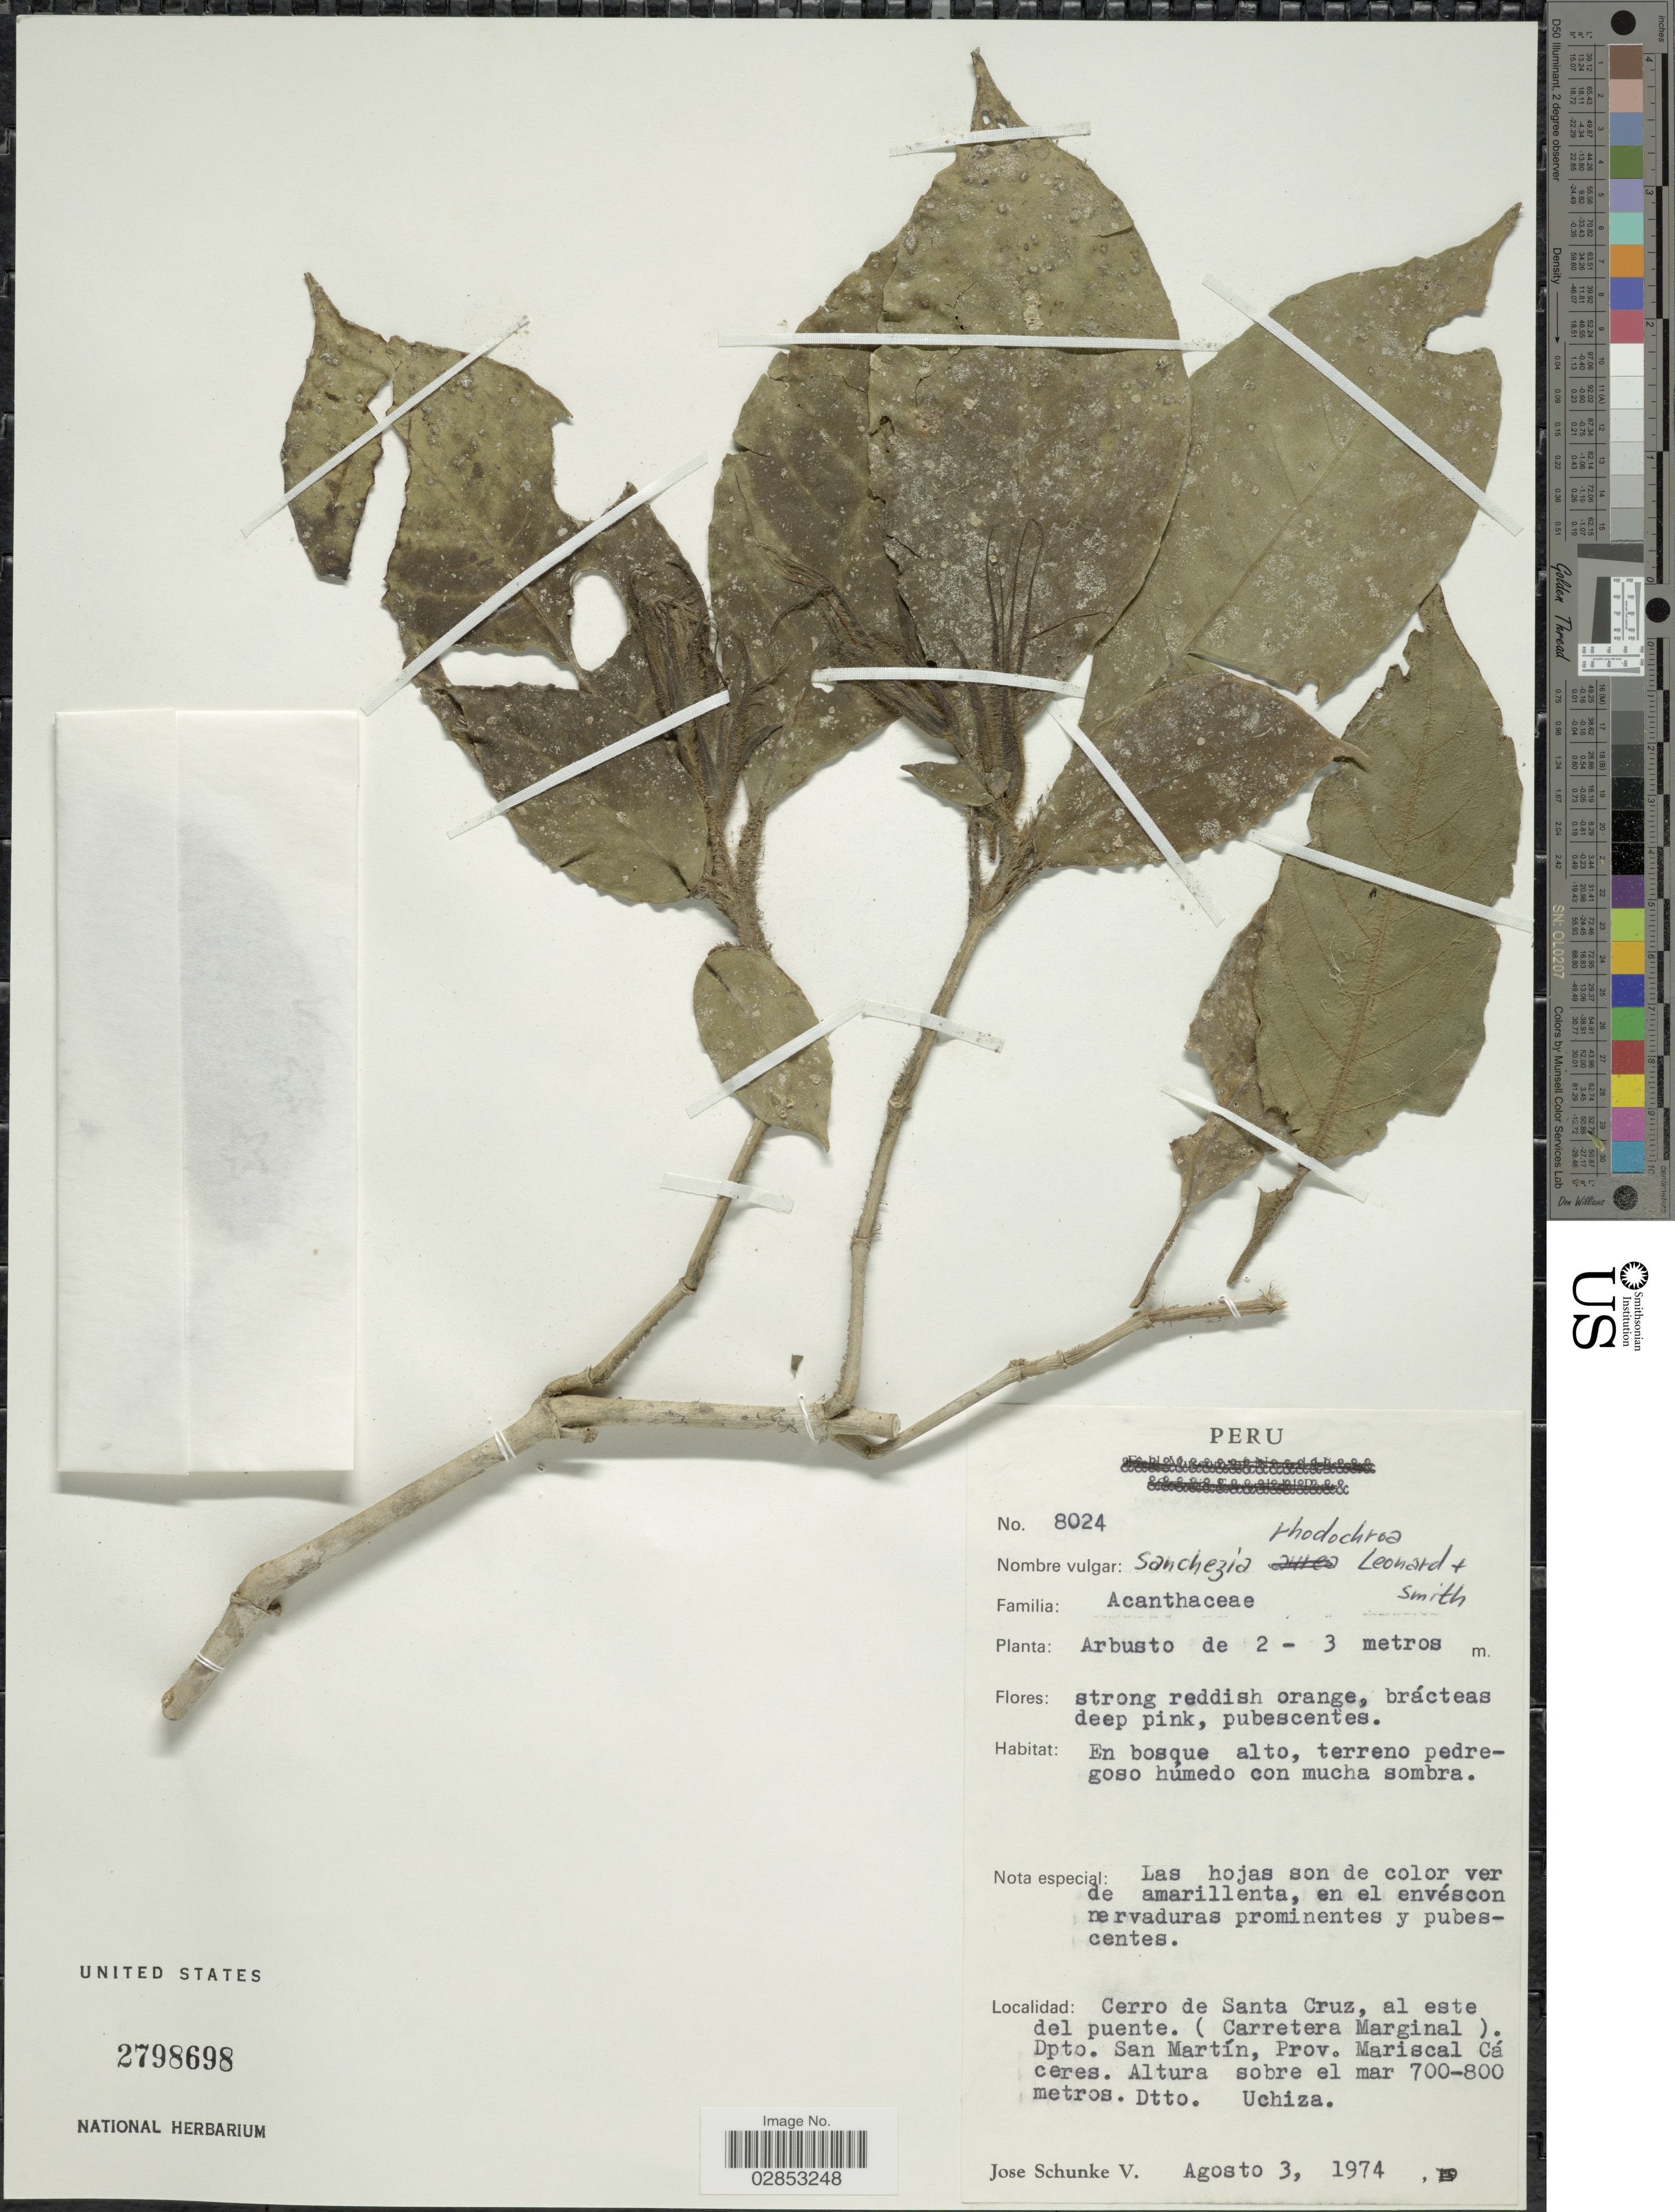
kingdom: Plantae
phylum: Tracheophyta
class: Magnoliopsida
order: Lamiales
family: Acanthaceae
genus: Sanchezia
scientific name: Sanchezia rhodochroa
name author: Leonard & L.B. Sm.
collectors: J. Schunke Vigo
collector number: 8024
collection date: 1974-08-03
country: Peru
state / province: San Martín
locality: Cerro de Santa Cruz, al este del puente (Carretera Marginal), Dpto. San Martín, Prov. Mariscal Cáceres.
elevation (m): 700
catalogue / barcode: US 2798698